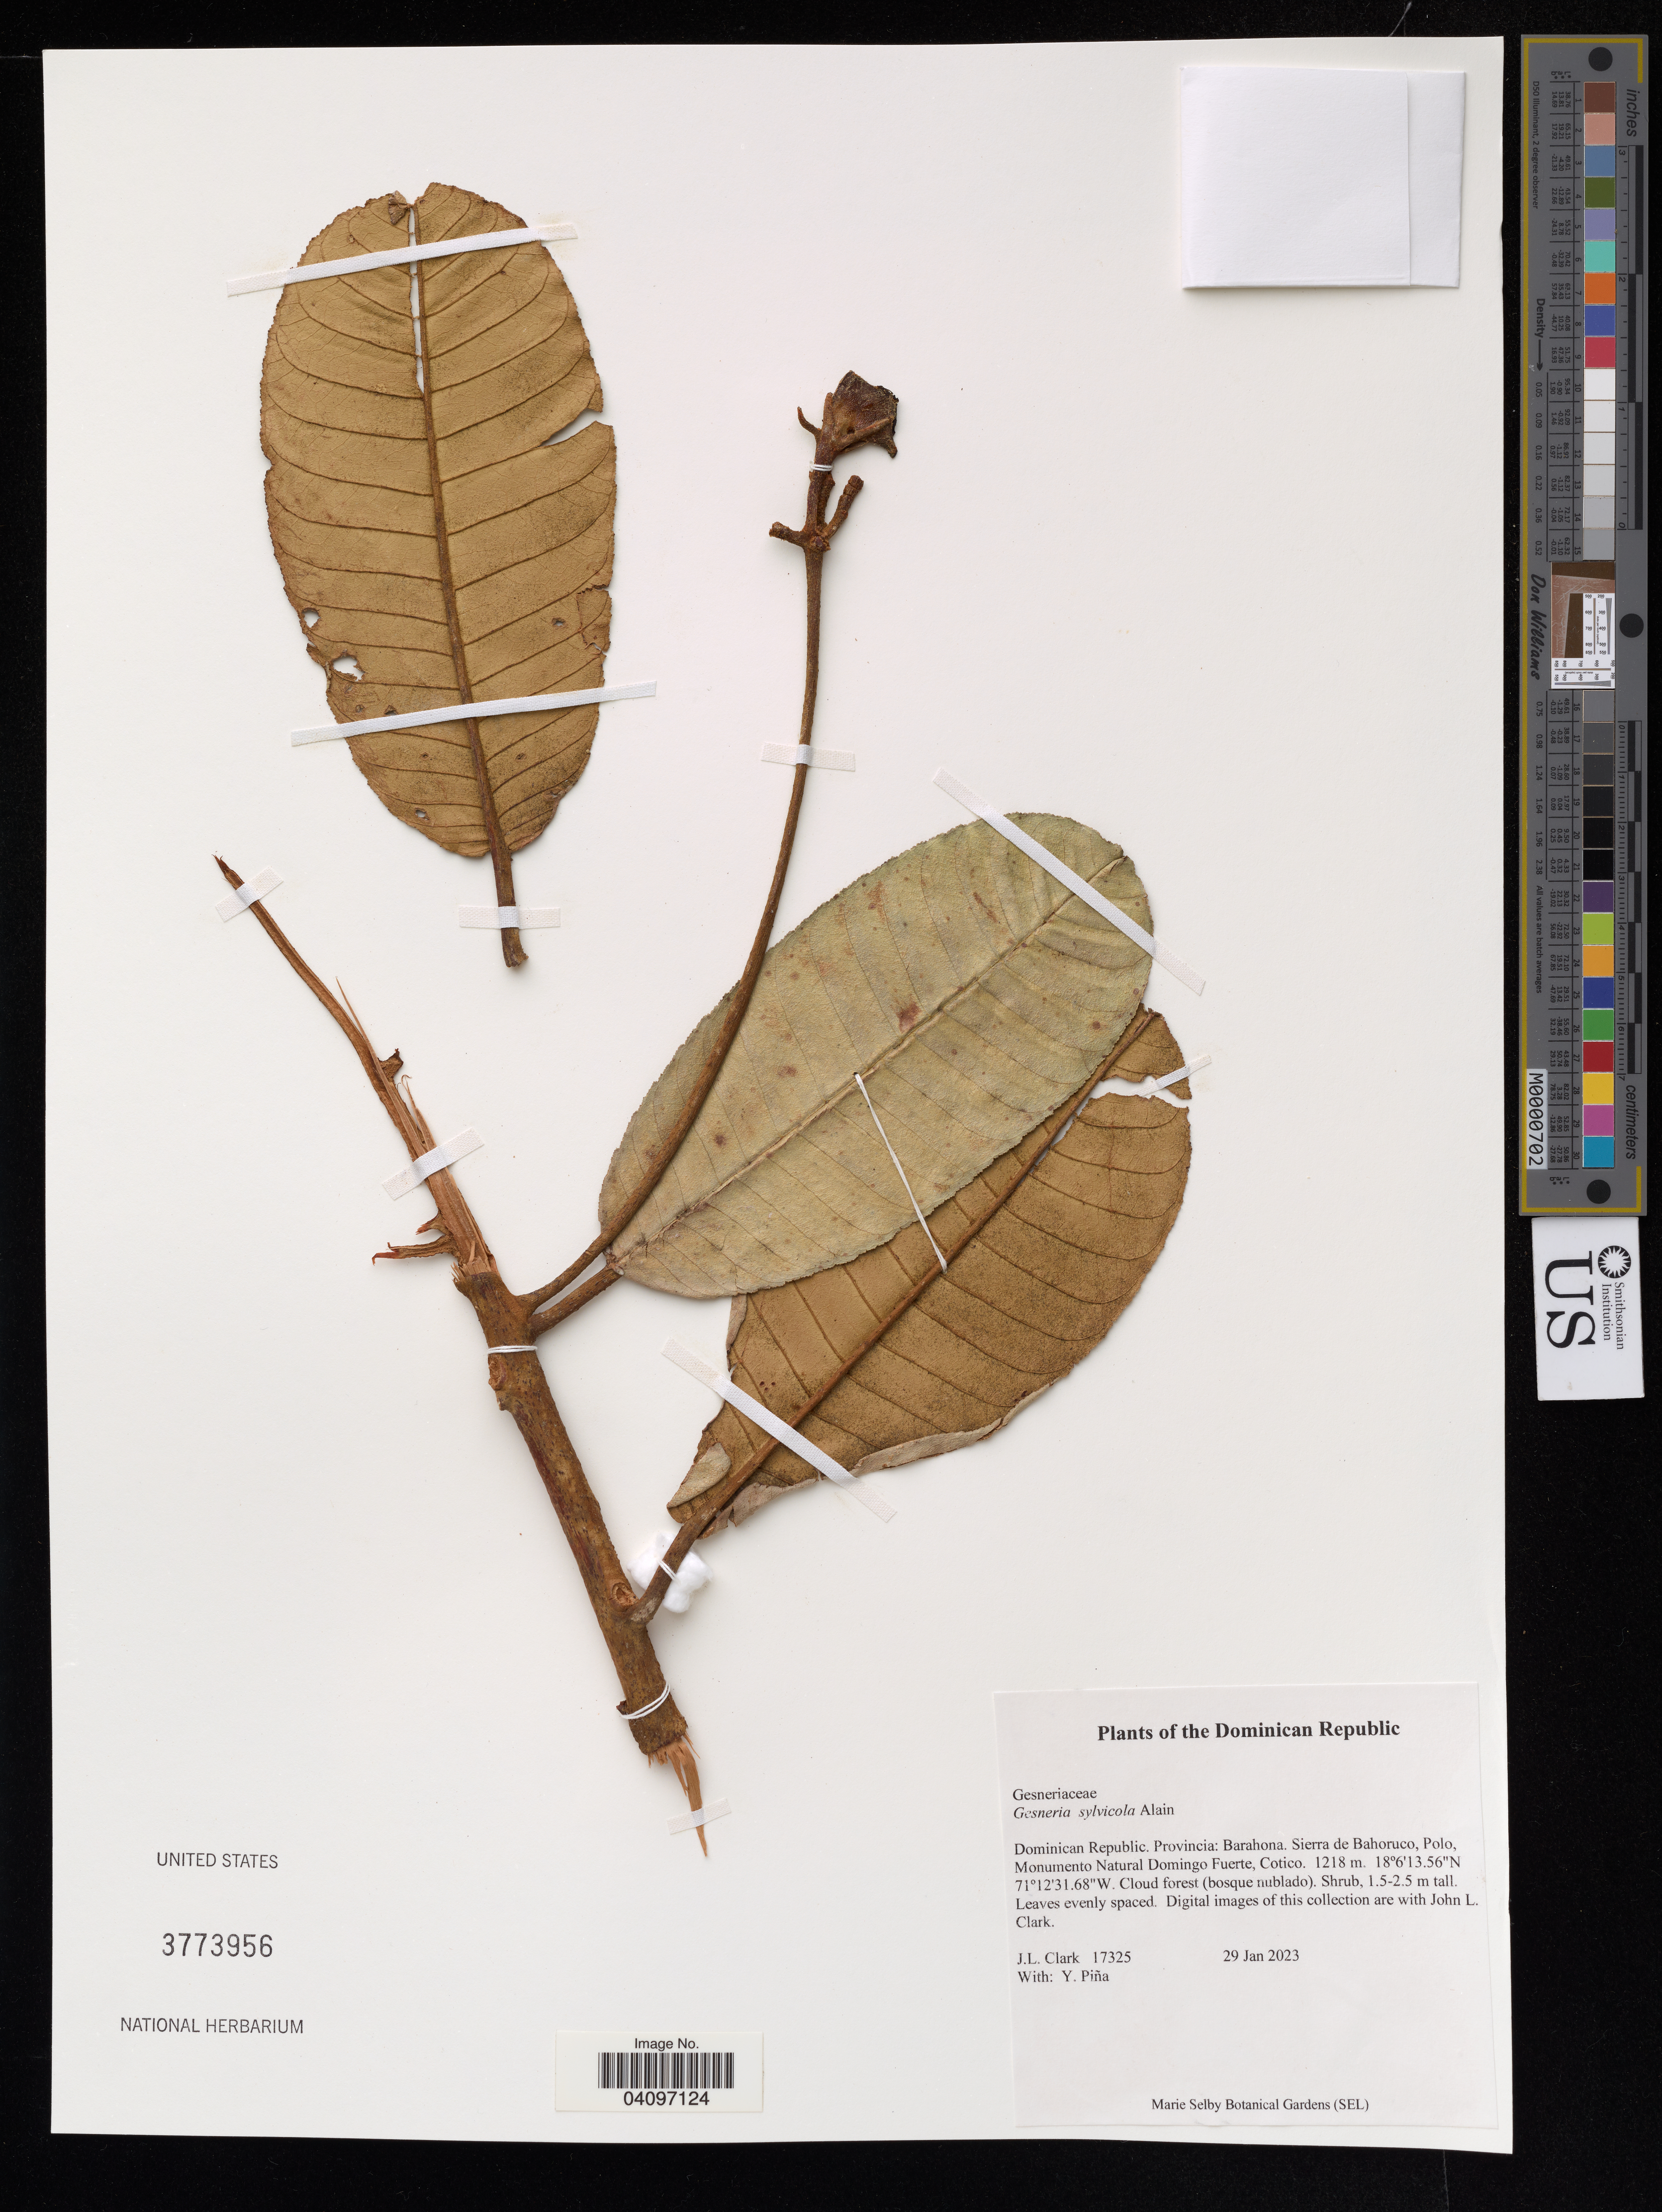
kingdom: Plantae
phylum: Tracheophyta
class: Magnoliopsida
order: Lamiales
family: Gesneriaceae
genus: Gesneria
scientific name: Gesneria sylvicola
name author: Alain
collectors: J. Clark & Y. Piña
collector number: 17325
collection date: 2023-01-29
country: Dominican Republic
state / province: Barahona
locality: Sierra de Bahoruco, Polo, Monumento Natural Domingo Fuerte, Cotico.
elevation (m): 1218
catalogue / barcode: US 3773956